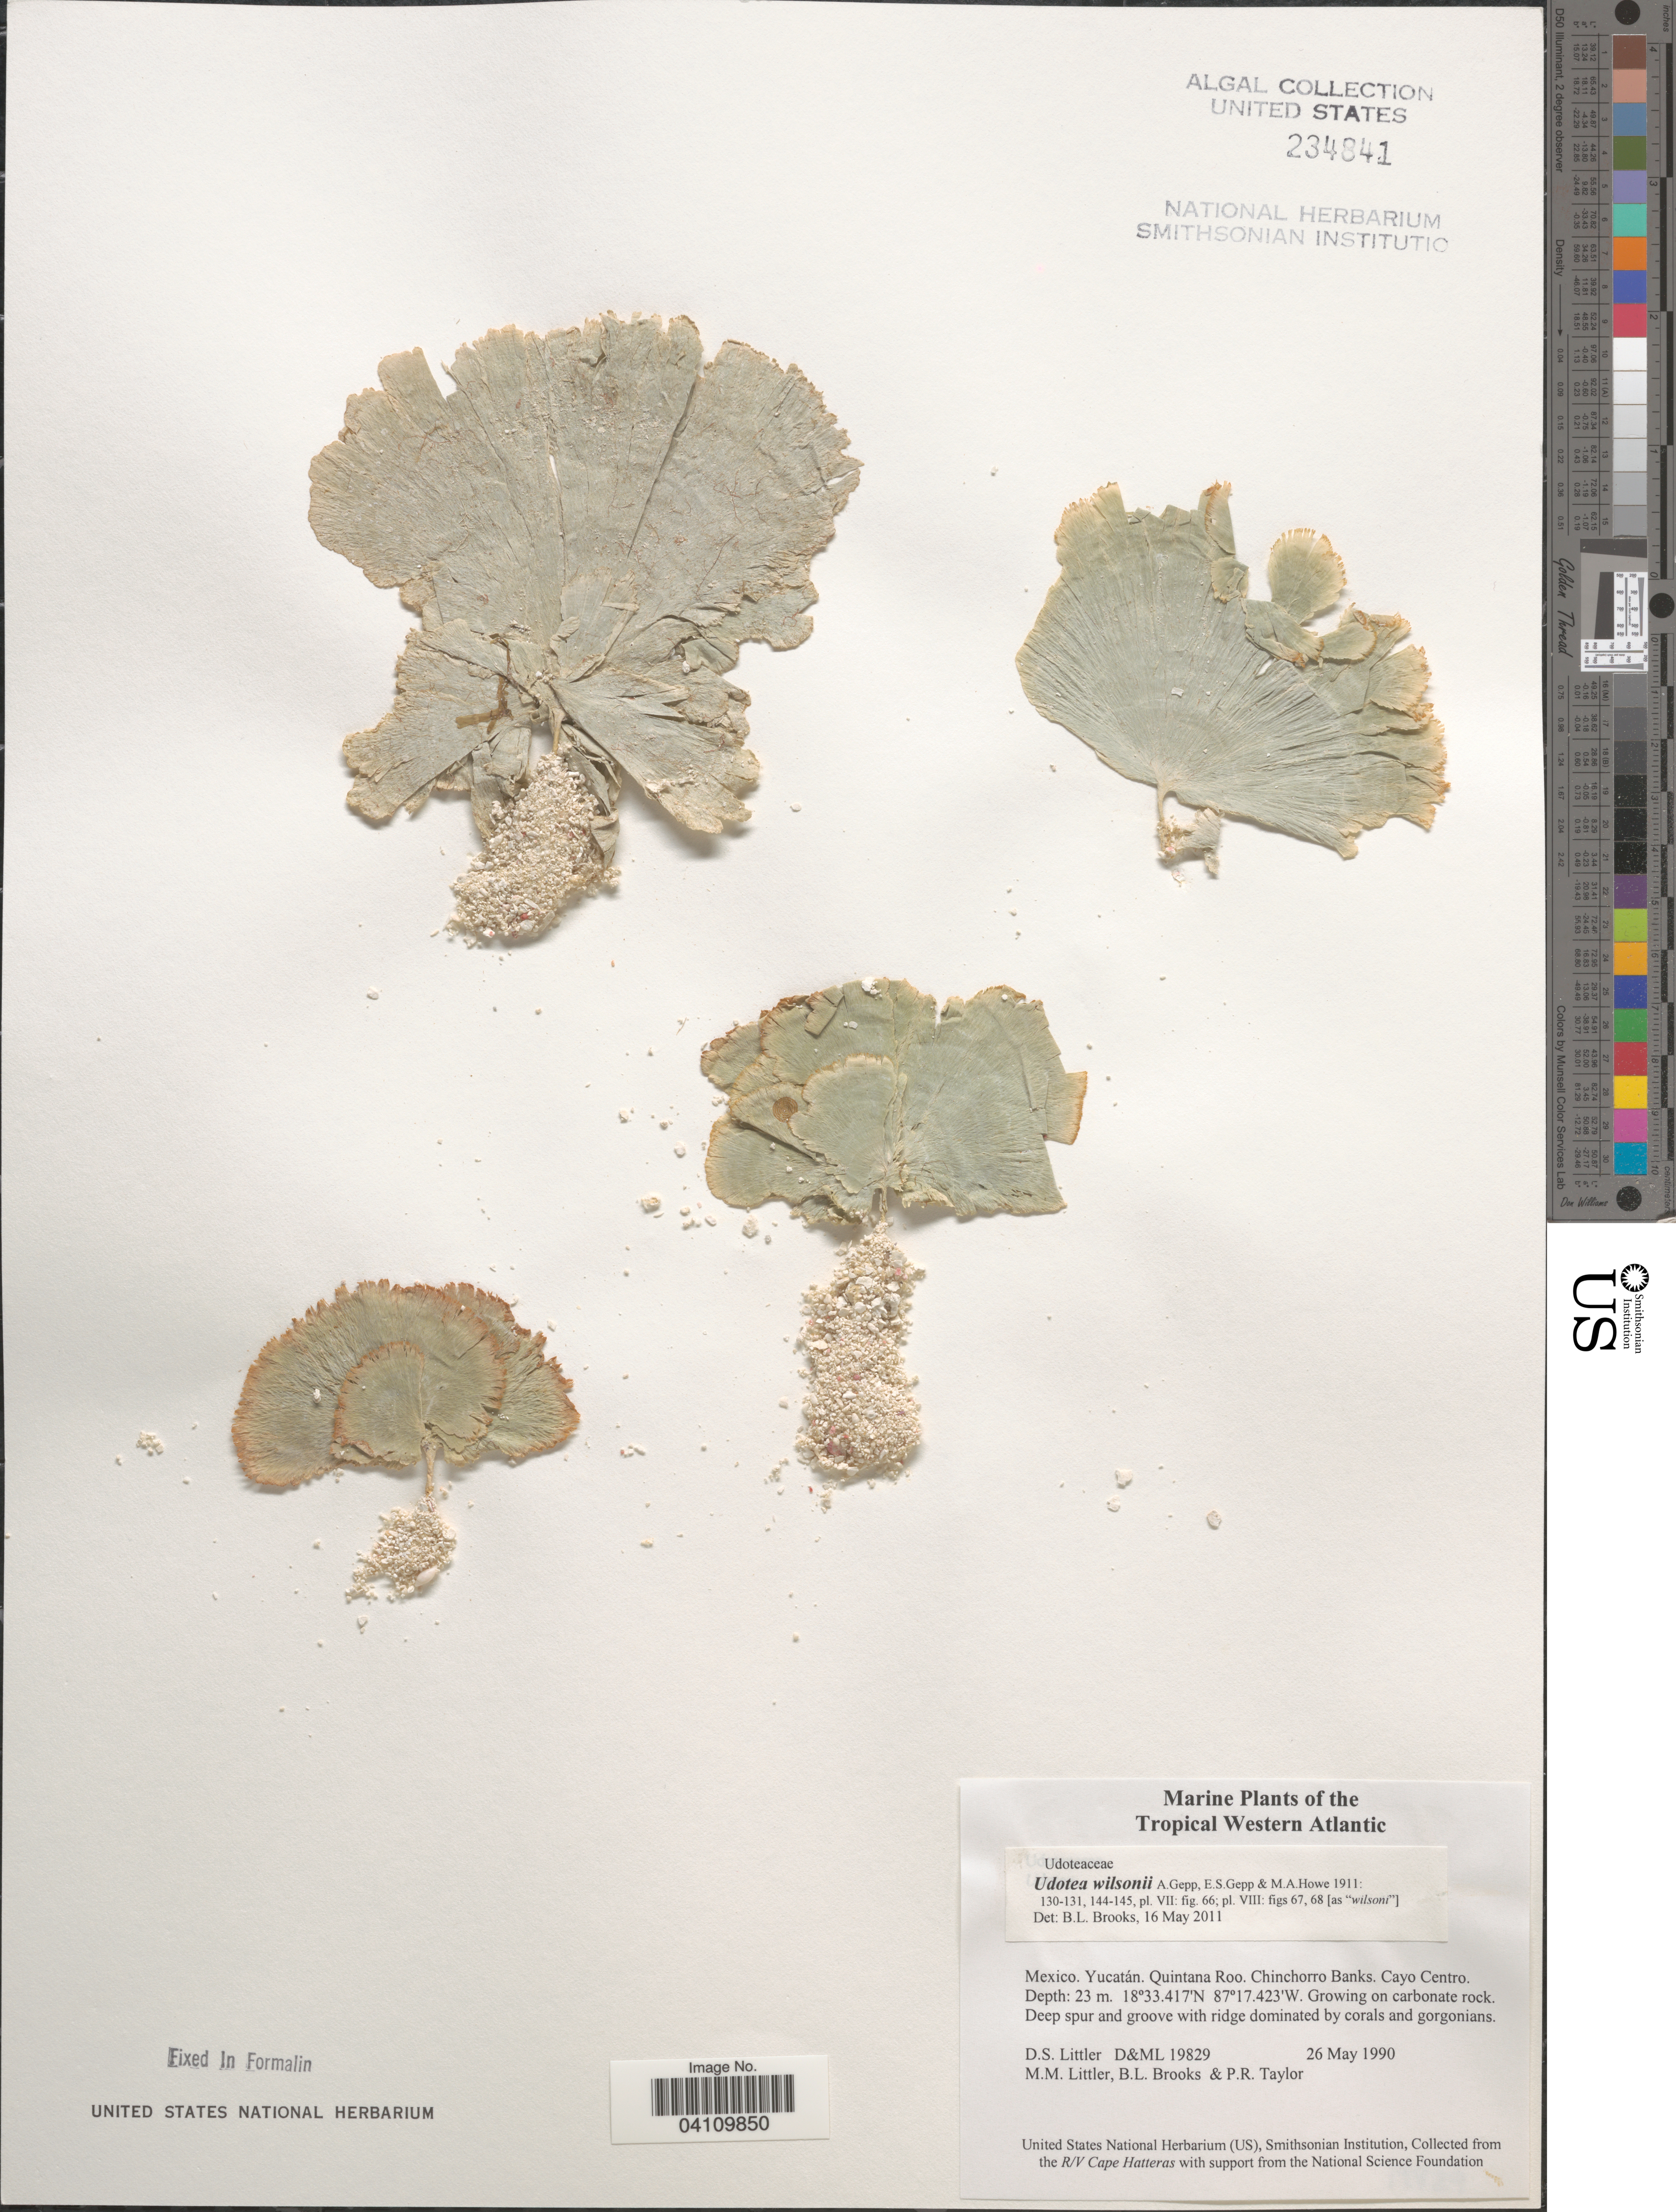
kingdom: Plantae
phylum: Chlorophyta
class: Ulvophyceae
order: Bryopsidales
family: Udoteaceae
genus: Udotea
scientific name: Udotea wilsonii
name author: A. Gepp et al. in A. Gepp & E. Gepp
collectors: D. S. Littler, B. Brooks & P. R. Taylor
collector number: D&ML 19829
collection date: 1990-05-26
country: Mexico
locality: Tropical Western Atlantic. Yucatán. Quintana Roo. Chinchorro Banks. Cayo Centro.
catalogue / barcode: US 234841